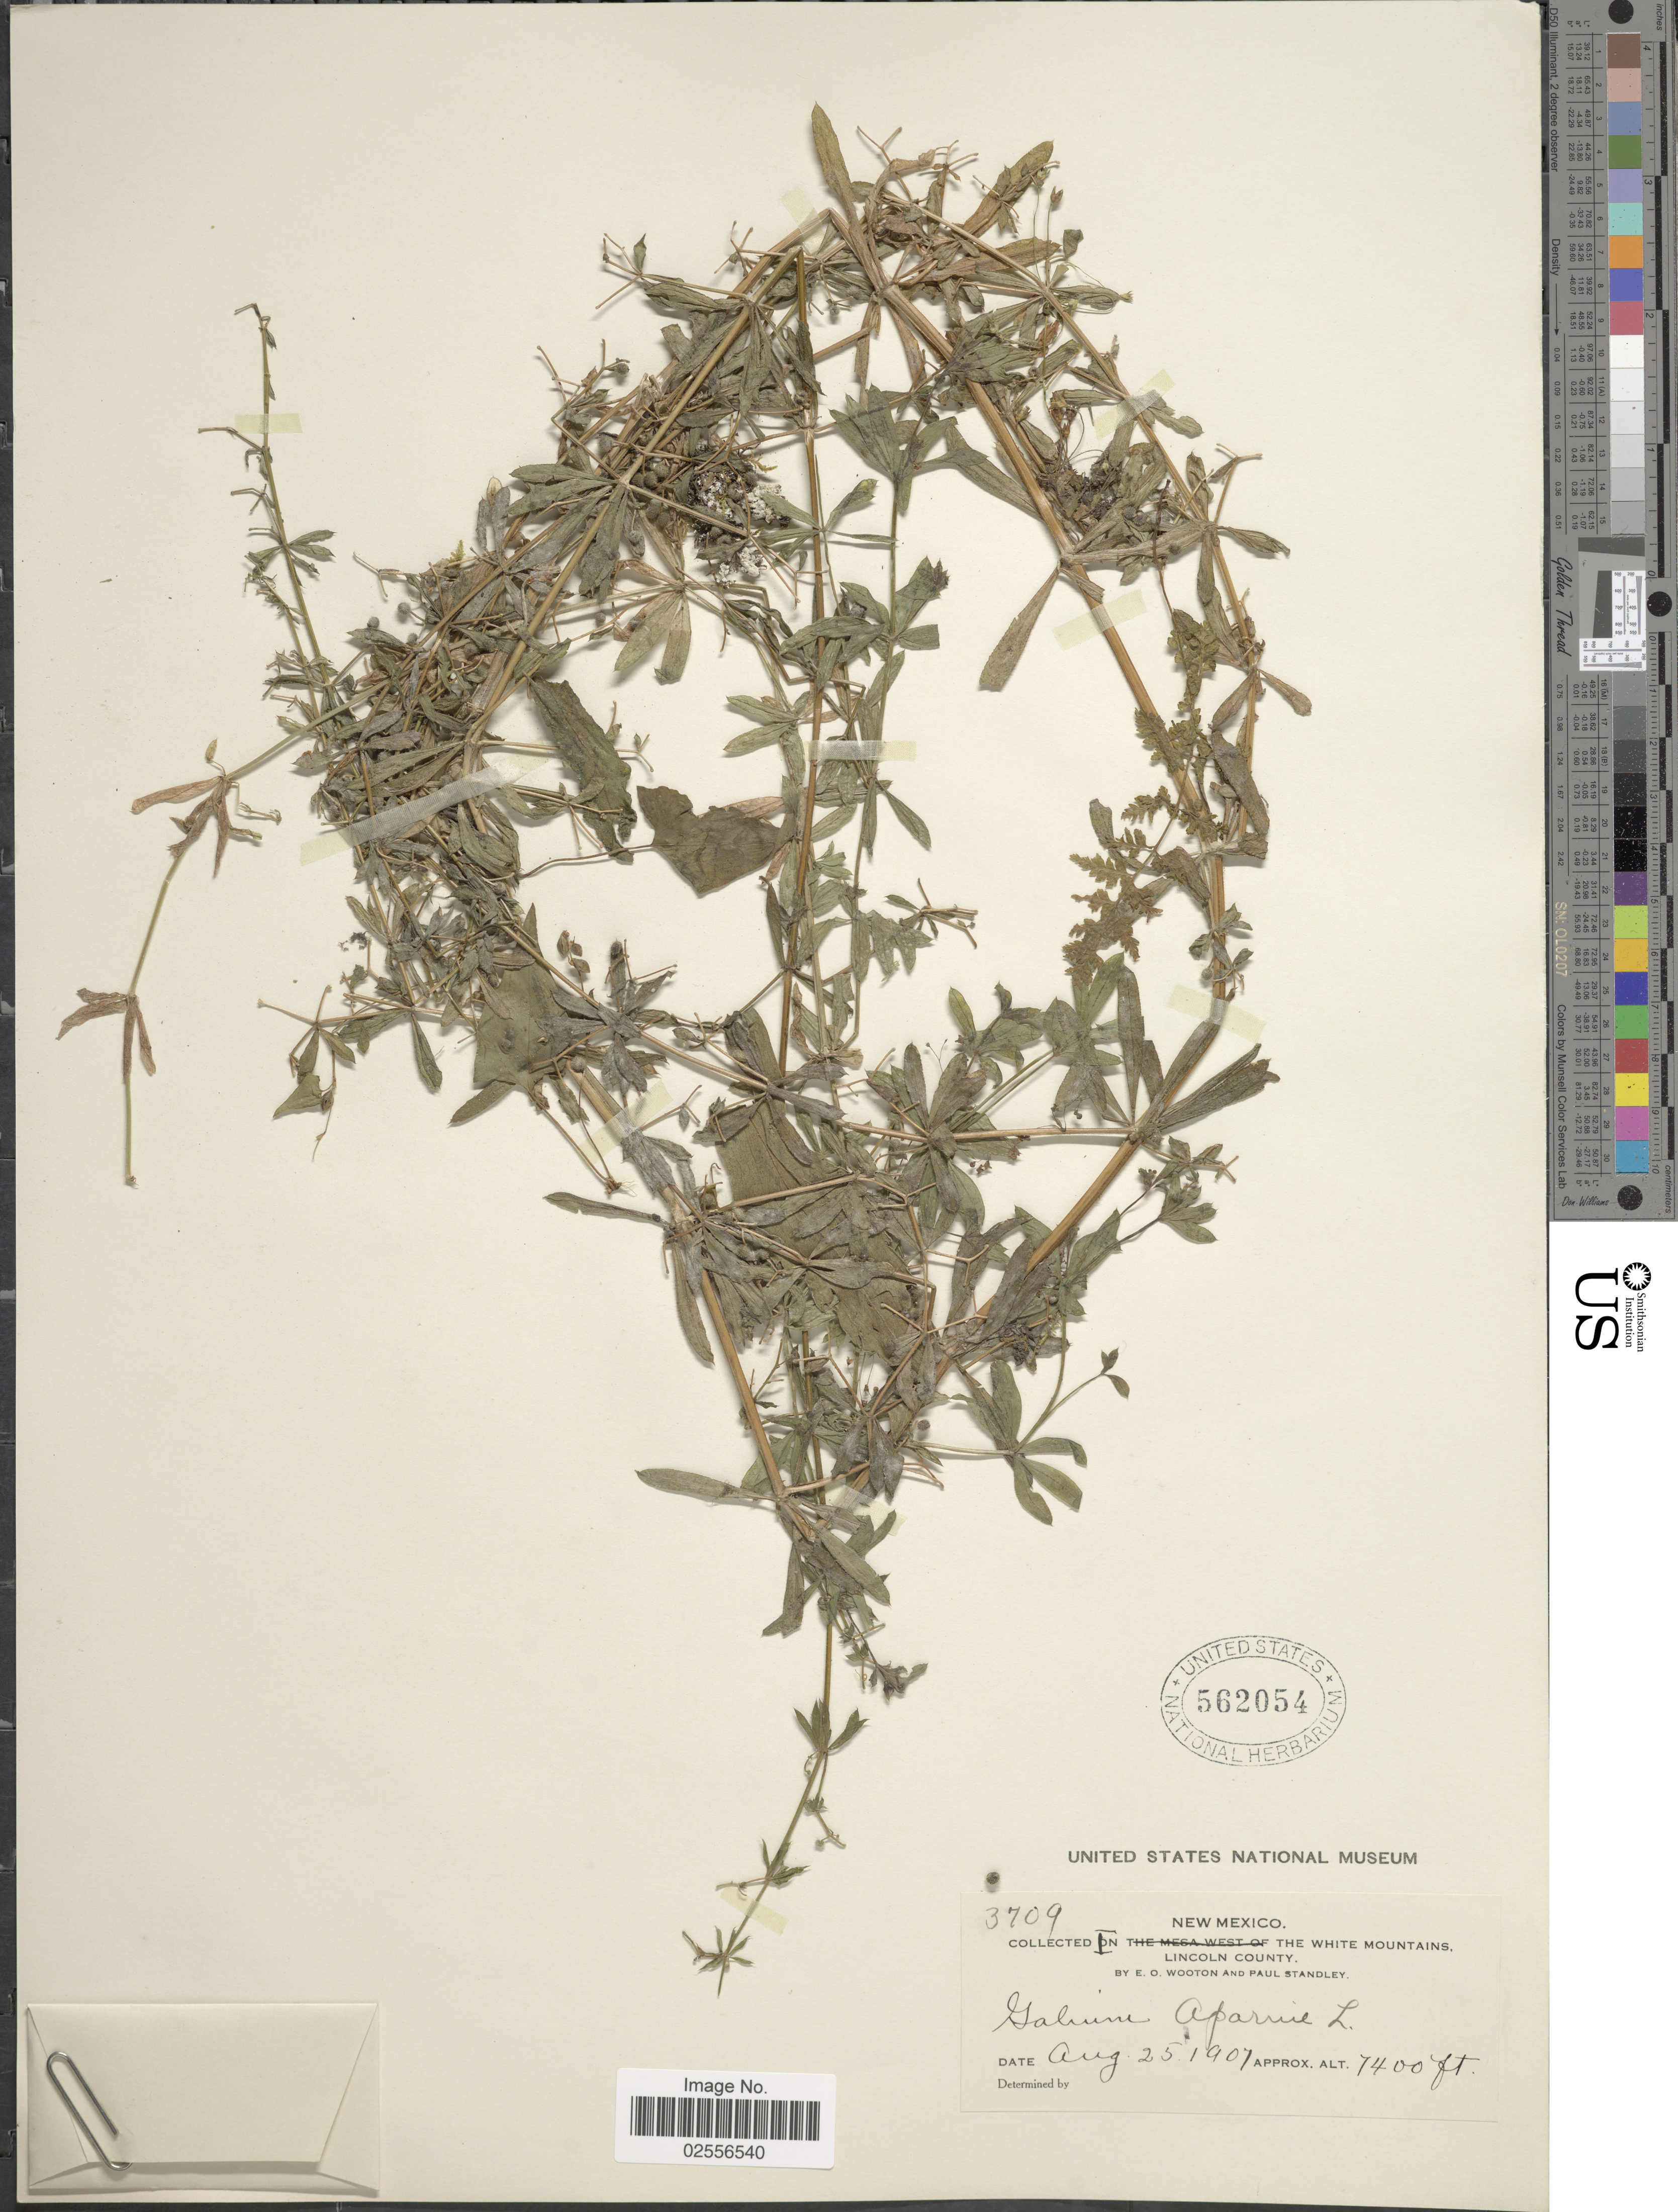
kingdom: Plantae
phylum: Tracheophyta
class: Magnoliopsida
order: Gentianales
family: Rubiaceae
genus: Galium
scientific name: Galium aparine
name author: L.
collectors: E. O. Wooton & P. C. Standley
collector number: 3709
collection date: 1907-08-25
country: United States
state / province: New Mexico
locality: The White Mountains, Lincoln County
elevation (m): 2256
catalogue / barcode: US 562054